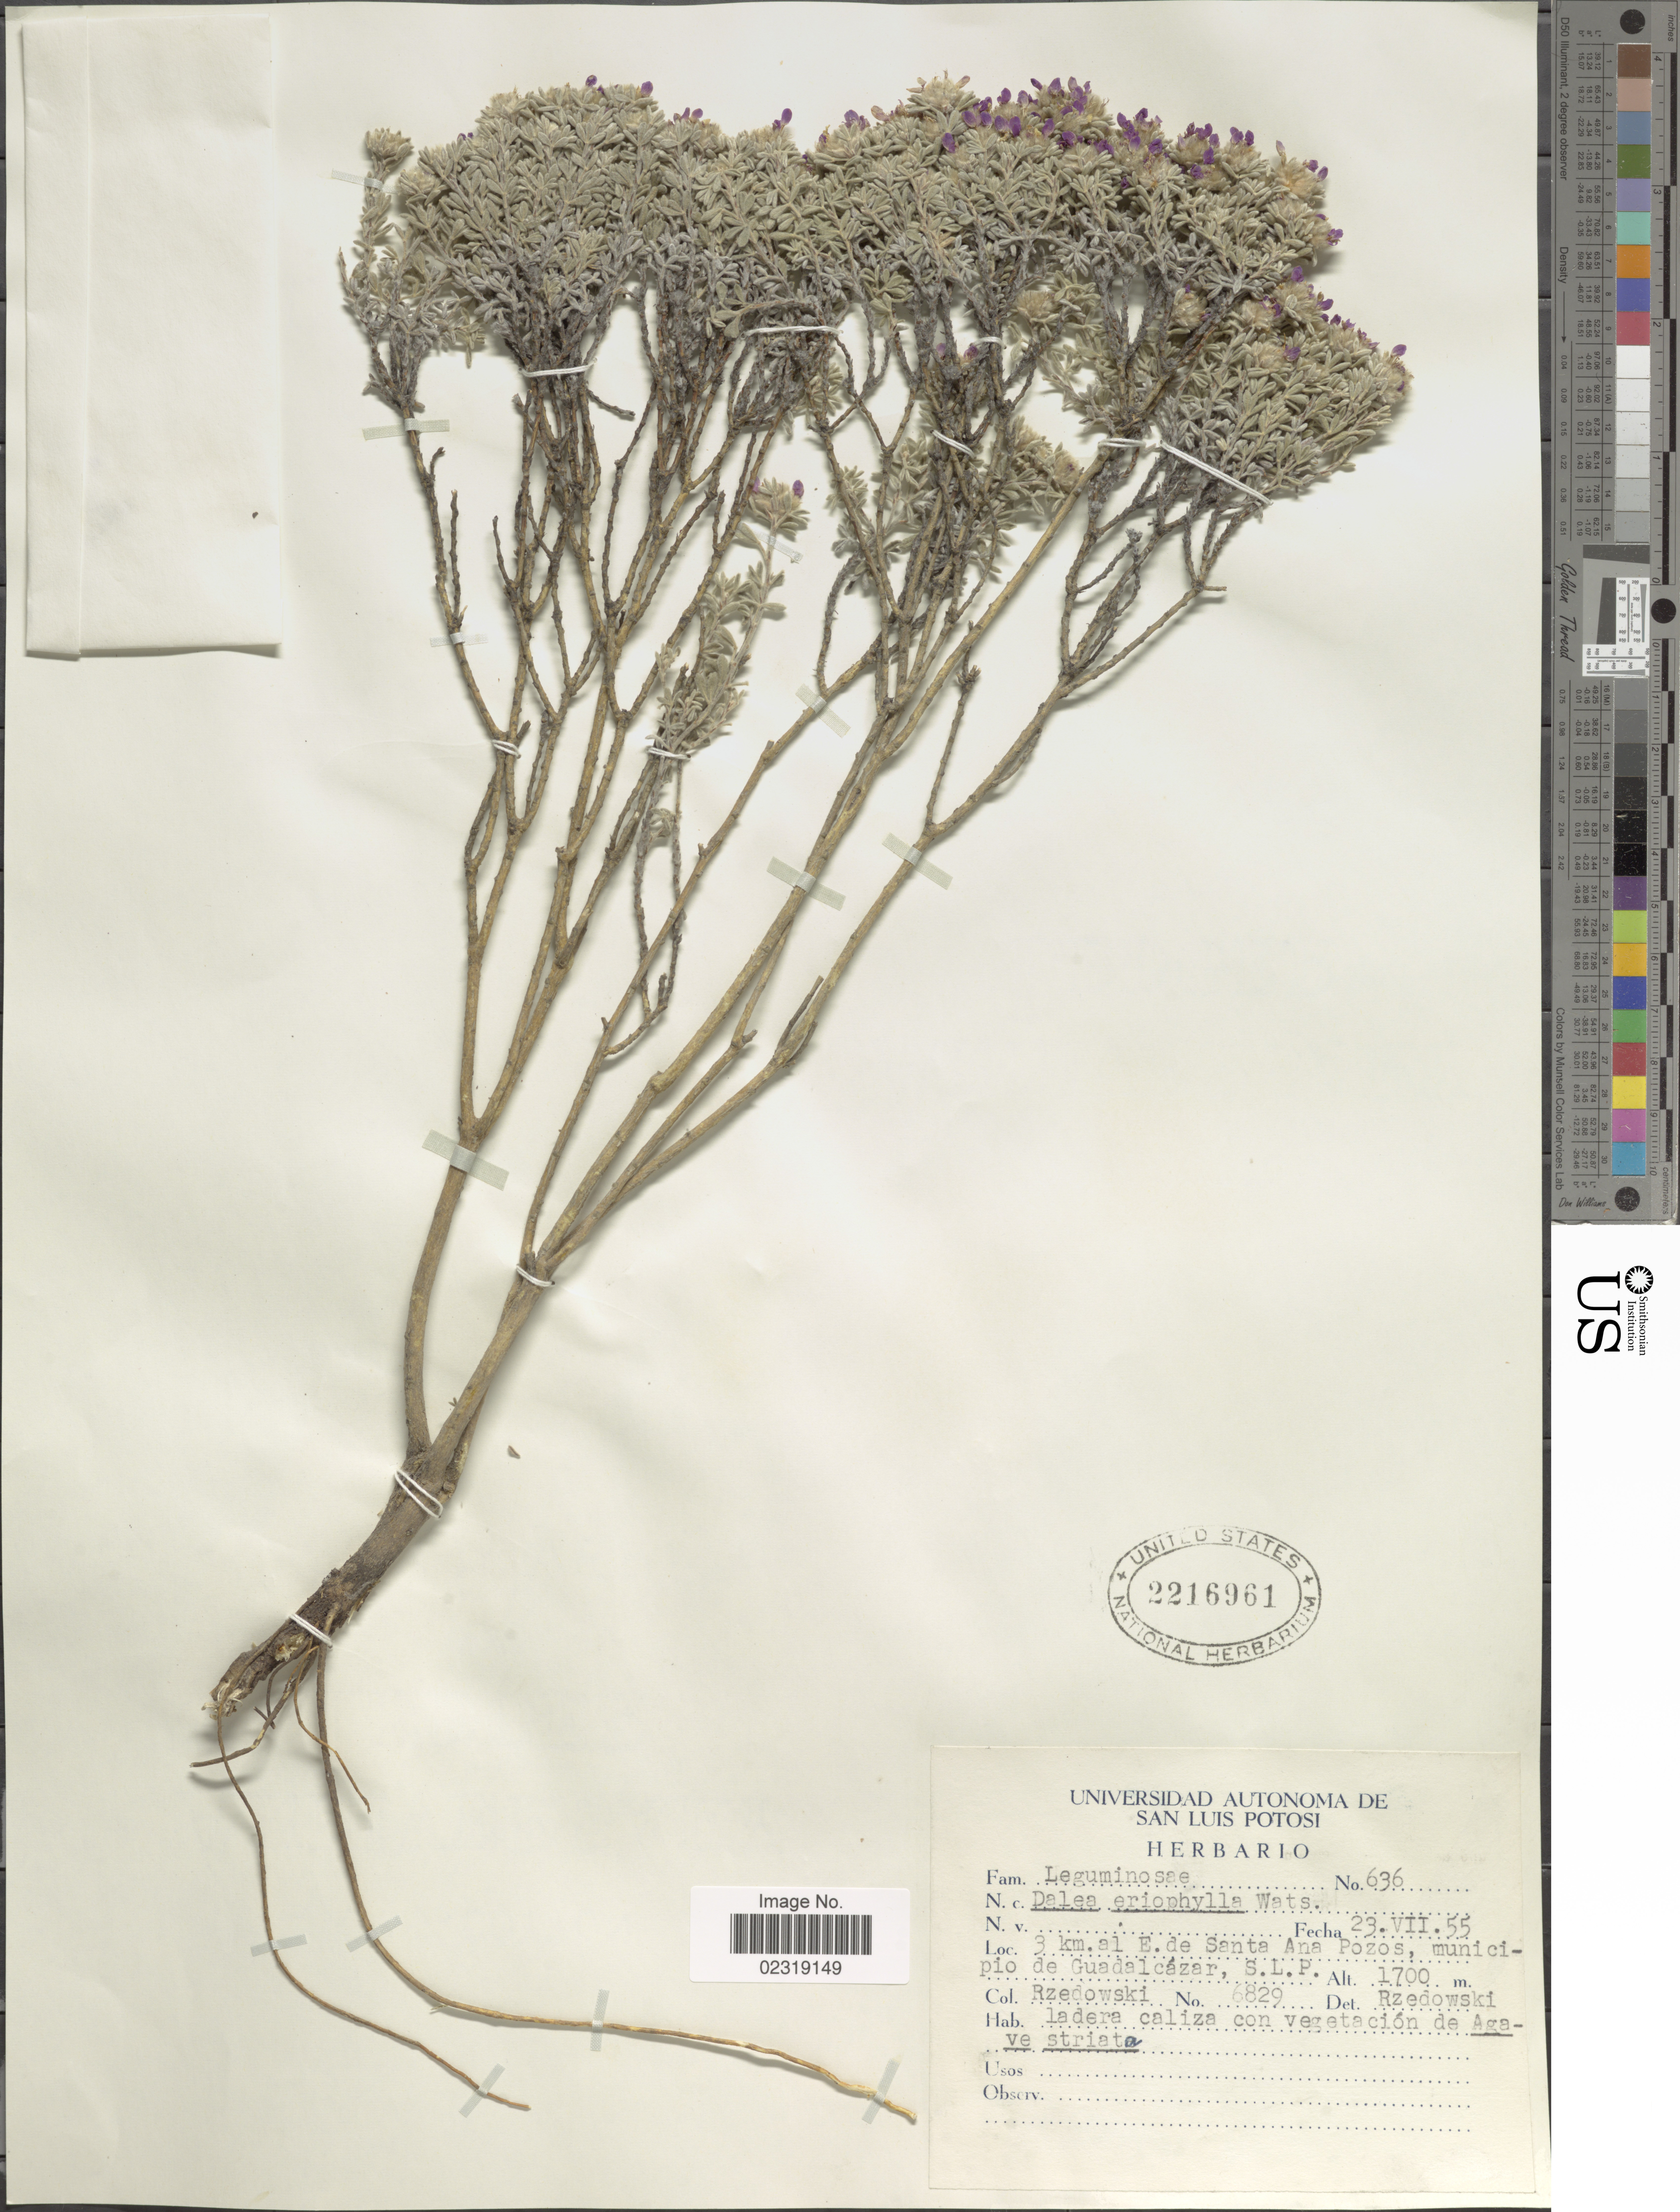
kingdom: Plantae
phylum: Tracheophyta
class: Magnoliopsida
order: Fabales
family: Fabaceae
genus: Dalea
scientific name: Dalea eriophylla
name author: S. Watson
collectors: Rzedowski, --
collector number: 6829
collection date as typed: Transcribed d/m/y: 23/7/55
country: Mexico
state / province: San Luis Potosí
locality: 3 km al E.de Santa Ana Pozos, municipio de Guadalcazar, S.L.P.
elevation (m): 1700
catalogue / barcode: US 2216961